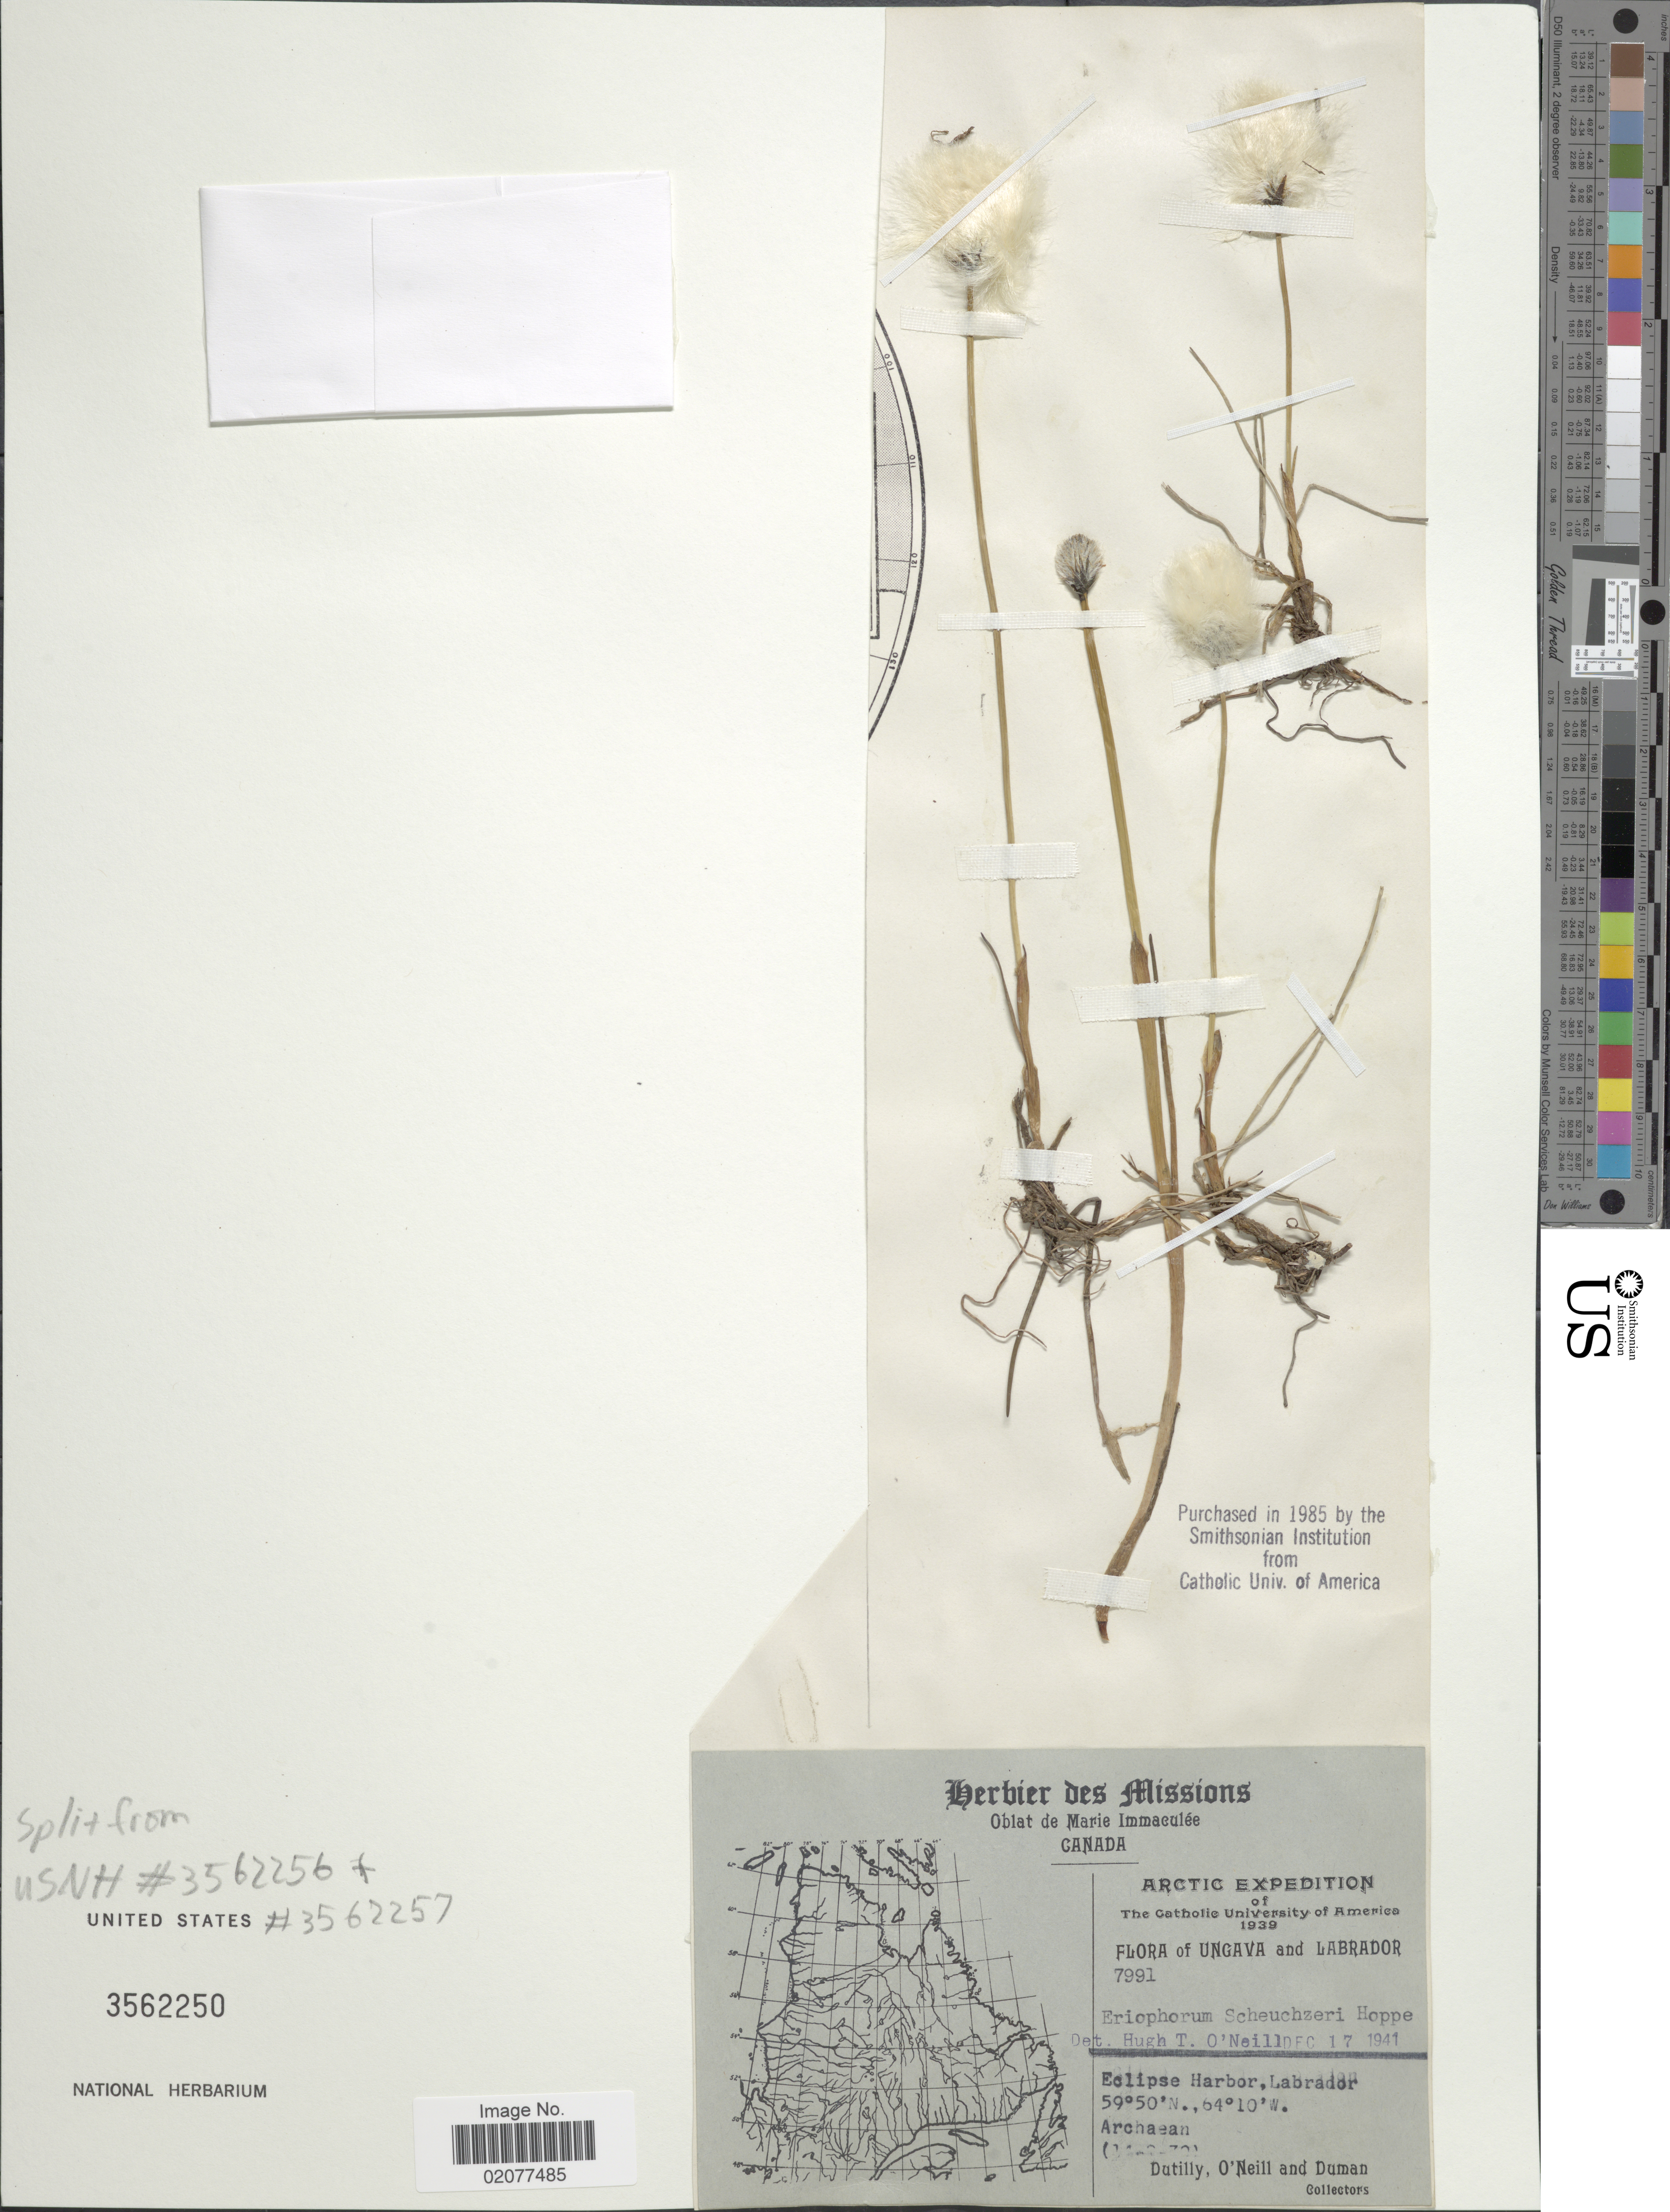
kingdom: Plantae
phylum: Tracheophyta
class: Liliopsida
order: Poales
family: Cyperaceae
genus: Eriophorum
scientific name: Eriophorum scheuchzeri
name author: Hoppe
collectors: -. Dutilly, O' Neill & -. Duman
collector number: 7991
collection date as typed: Transcribed d/m/y: 14/8/79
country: Canada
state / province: Newfoundland and Labrador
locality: Ungava and Labrador. Eclipse Harbor, Labrador. Archaean.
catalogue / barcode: US 3562250